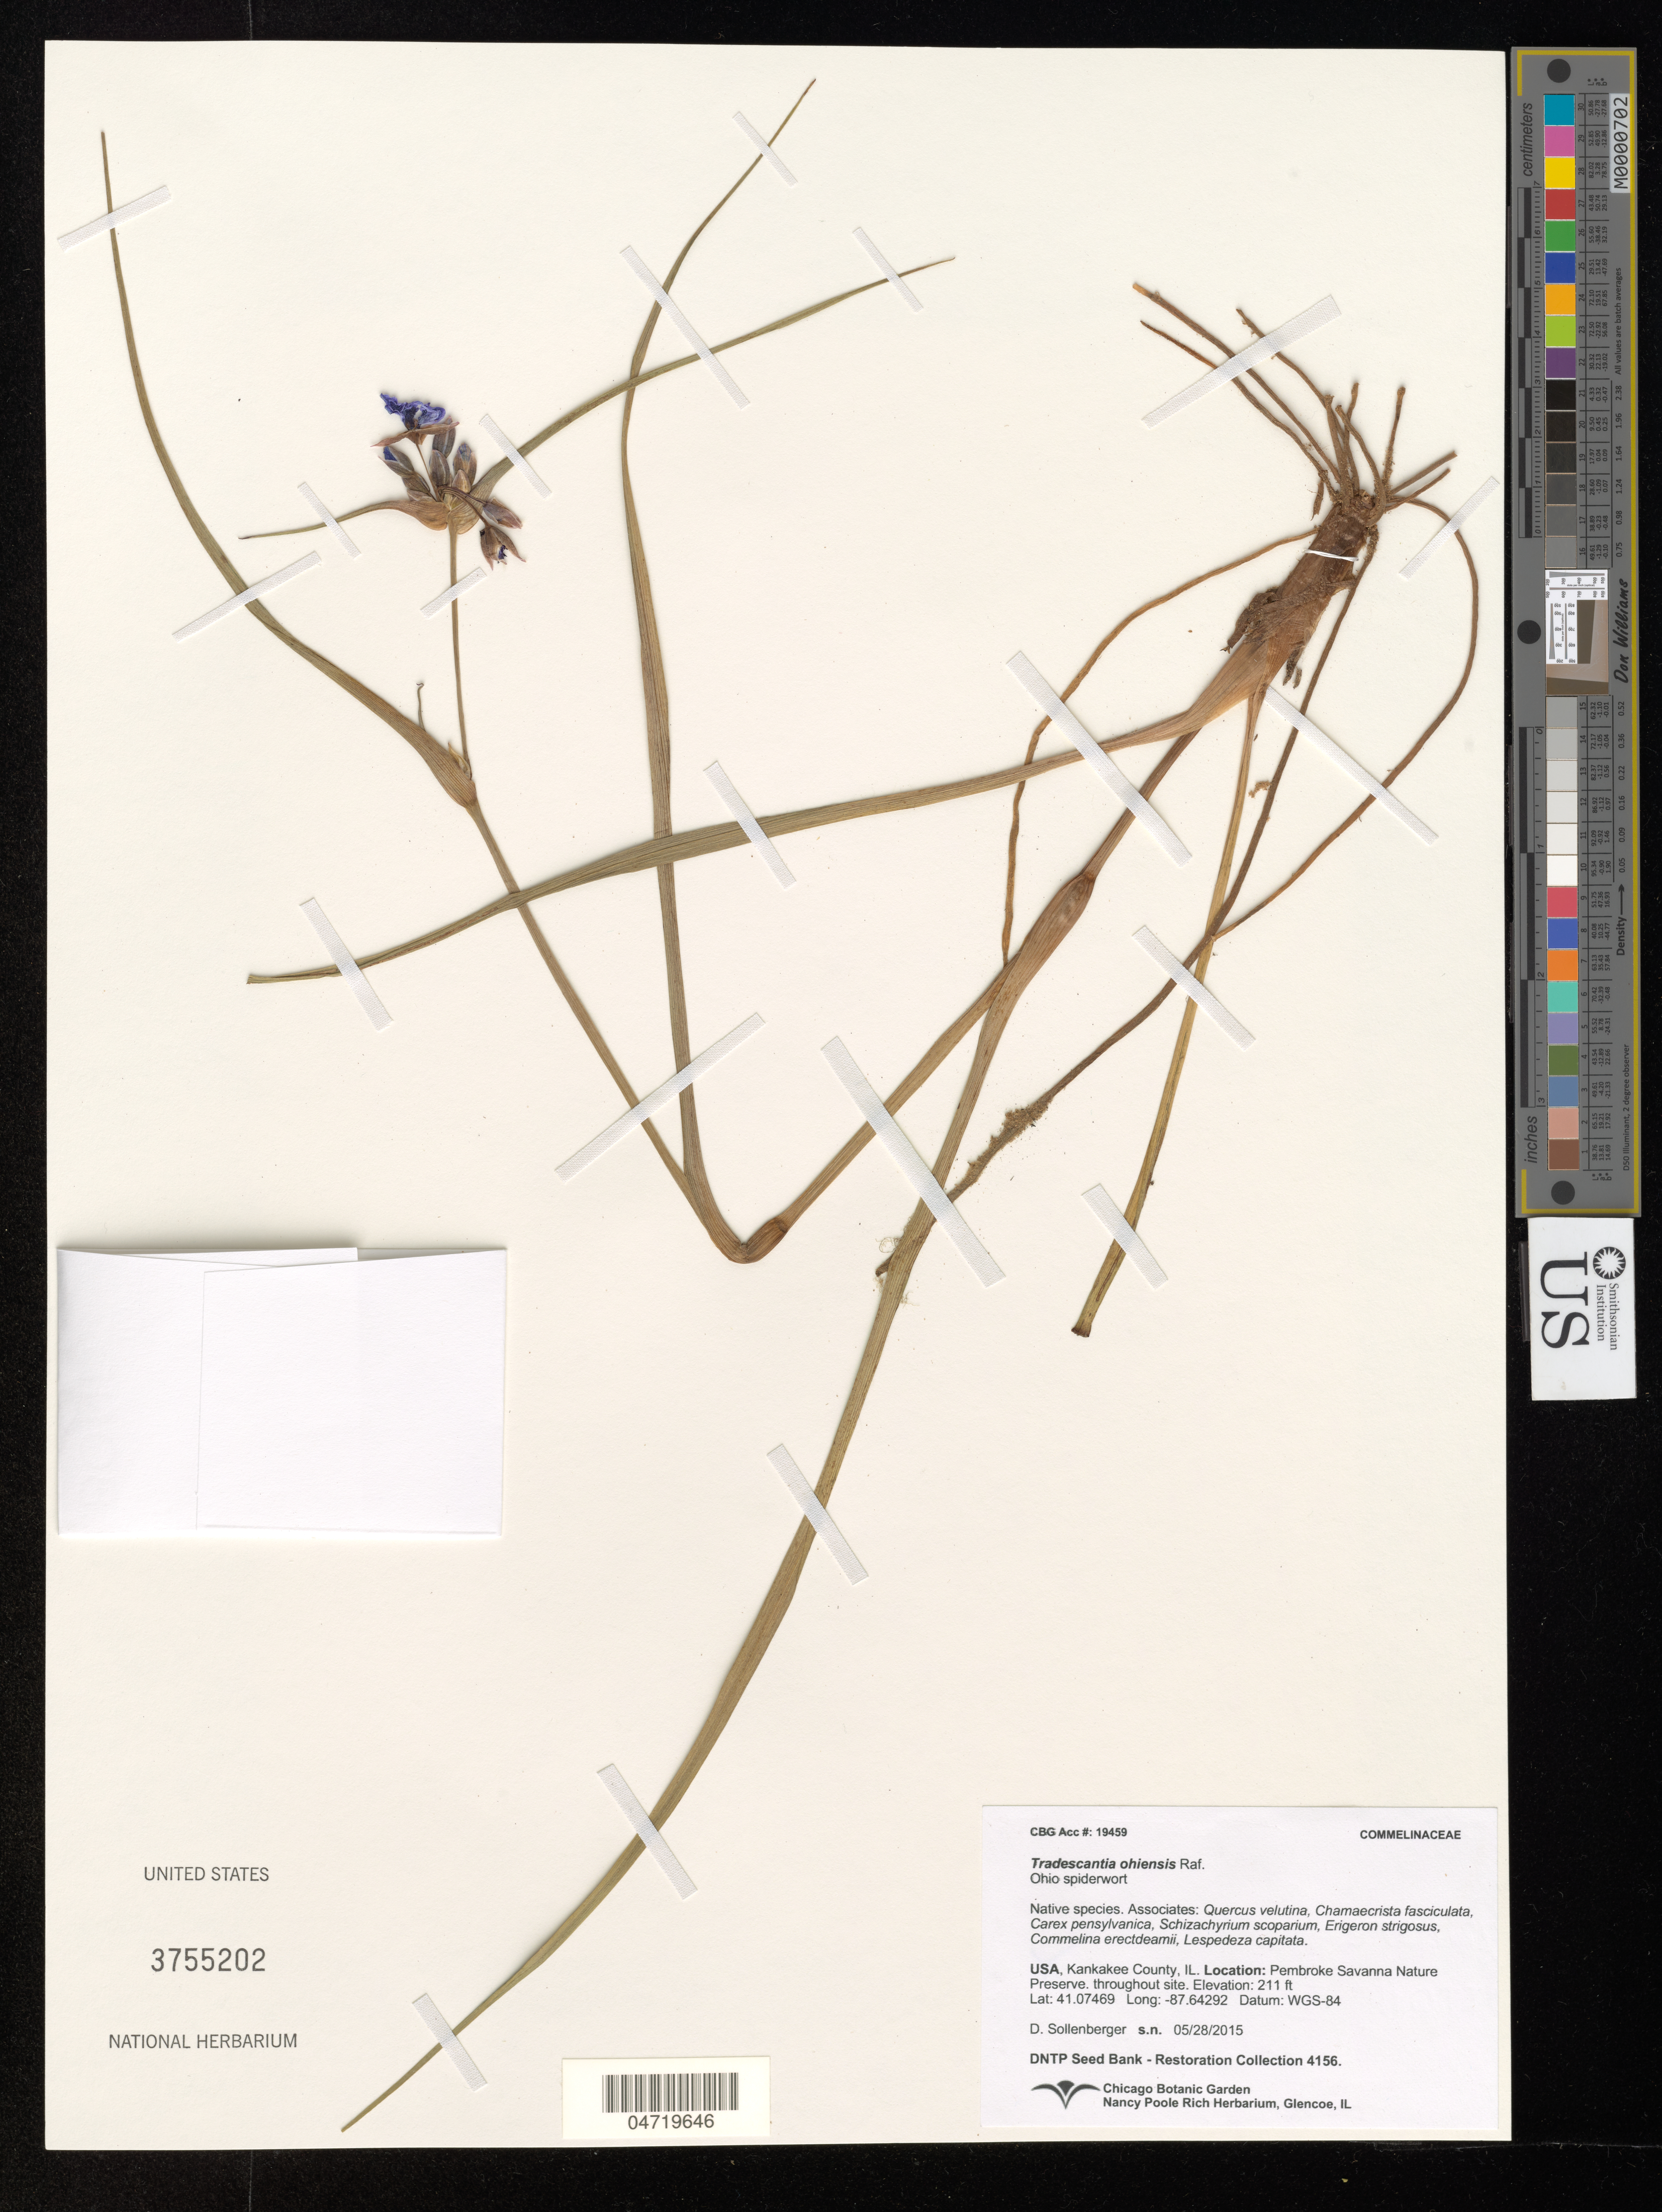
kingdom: Plantae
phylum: Tracheophyta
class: Liliopsida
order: Commelinales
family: Commelinaceae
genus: Tradescantia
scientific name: Tradescantia ohiensis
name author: Raf.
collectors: D. Sollenberger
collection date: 2015-05-28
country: United States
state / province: Illinois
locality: Kankakee County, IL. Pembroke Savanna Nature Preserve. throughout site.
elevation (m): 64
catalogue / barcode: US 3755202